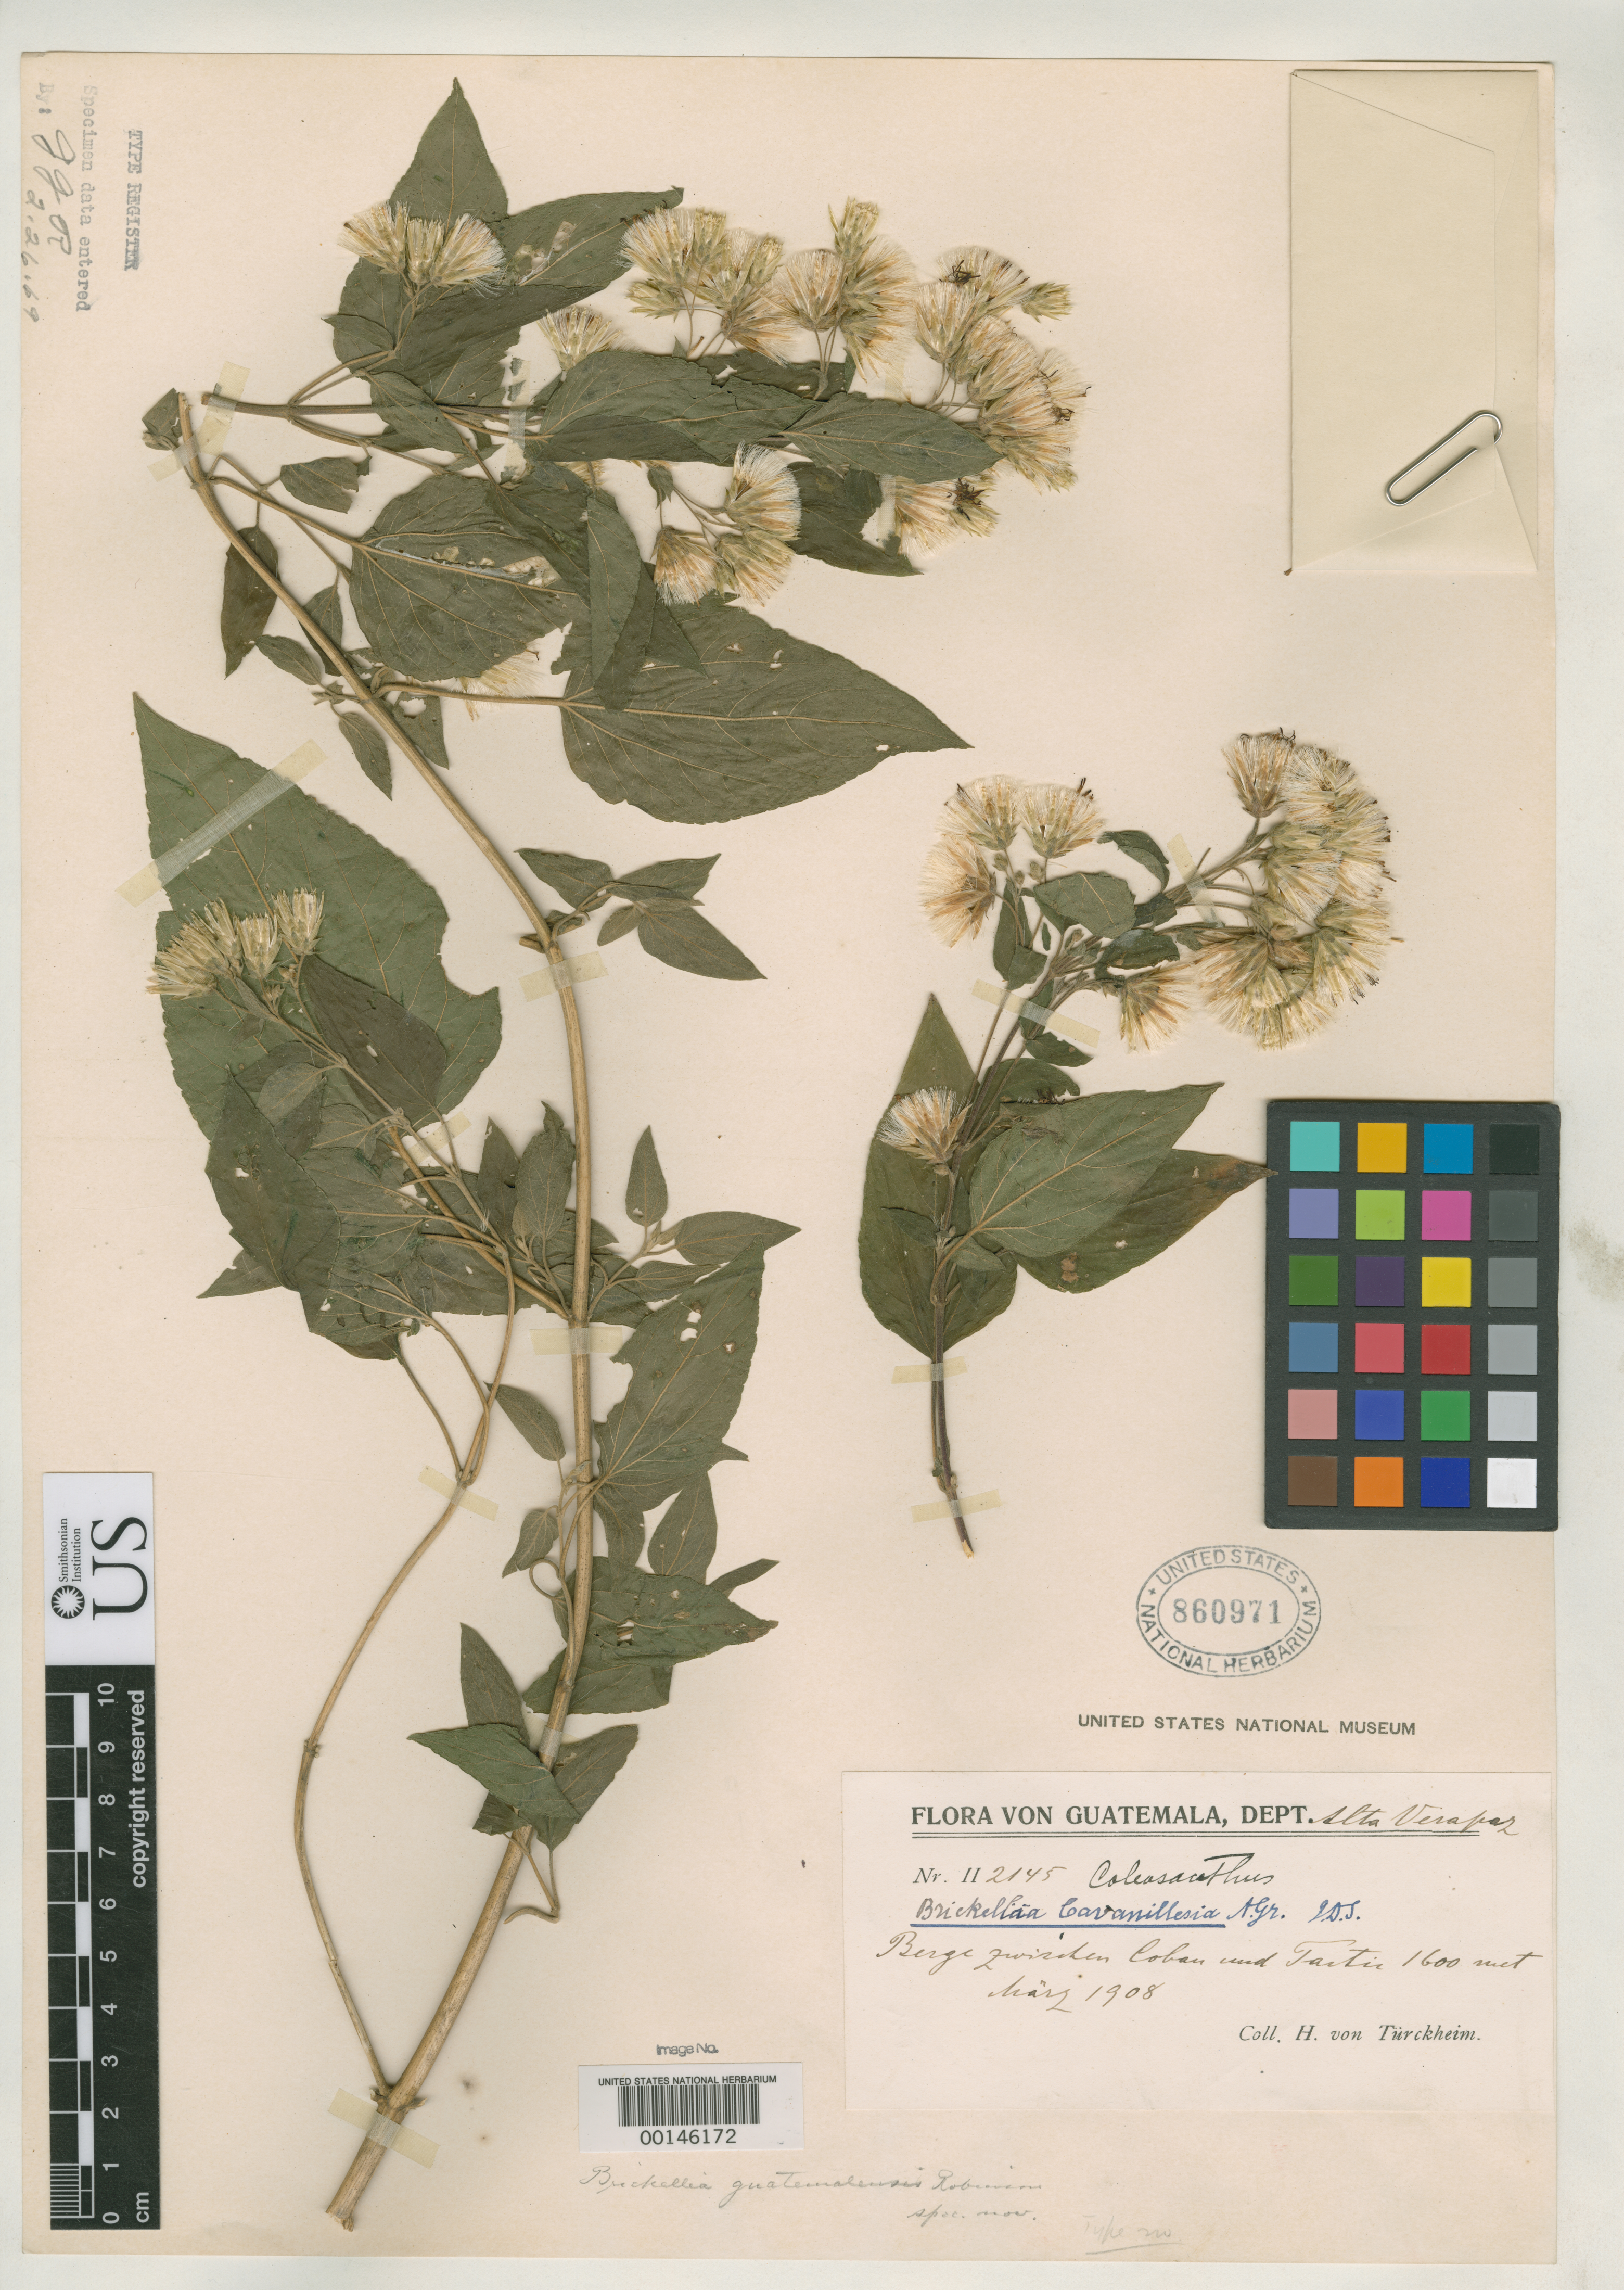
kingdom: Plantae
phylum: Tracheophyta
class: Magnoliopsida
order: Asterales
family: Asteraceae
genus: Brickellia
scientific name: Brickellia guatemalensis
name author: B.L. Rob.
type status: Type Collection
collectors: H. von Türckheim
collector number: II 2145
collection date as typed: Mar 1908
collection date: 1908-03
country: Guatemala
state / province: Alta Verapaz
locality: Between Cobán and Tactic.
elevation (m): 1600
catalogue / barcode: US 860971